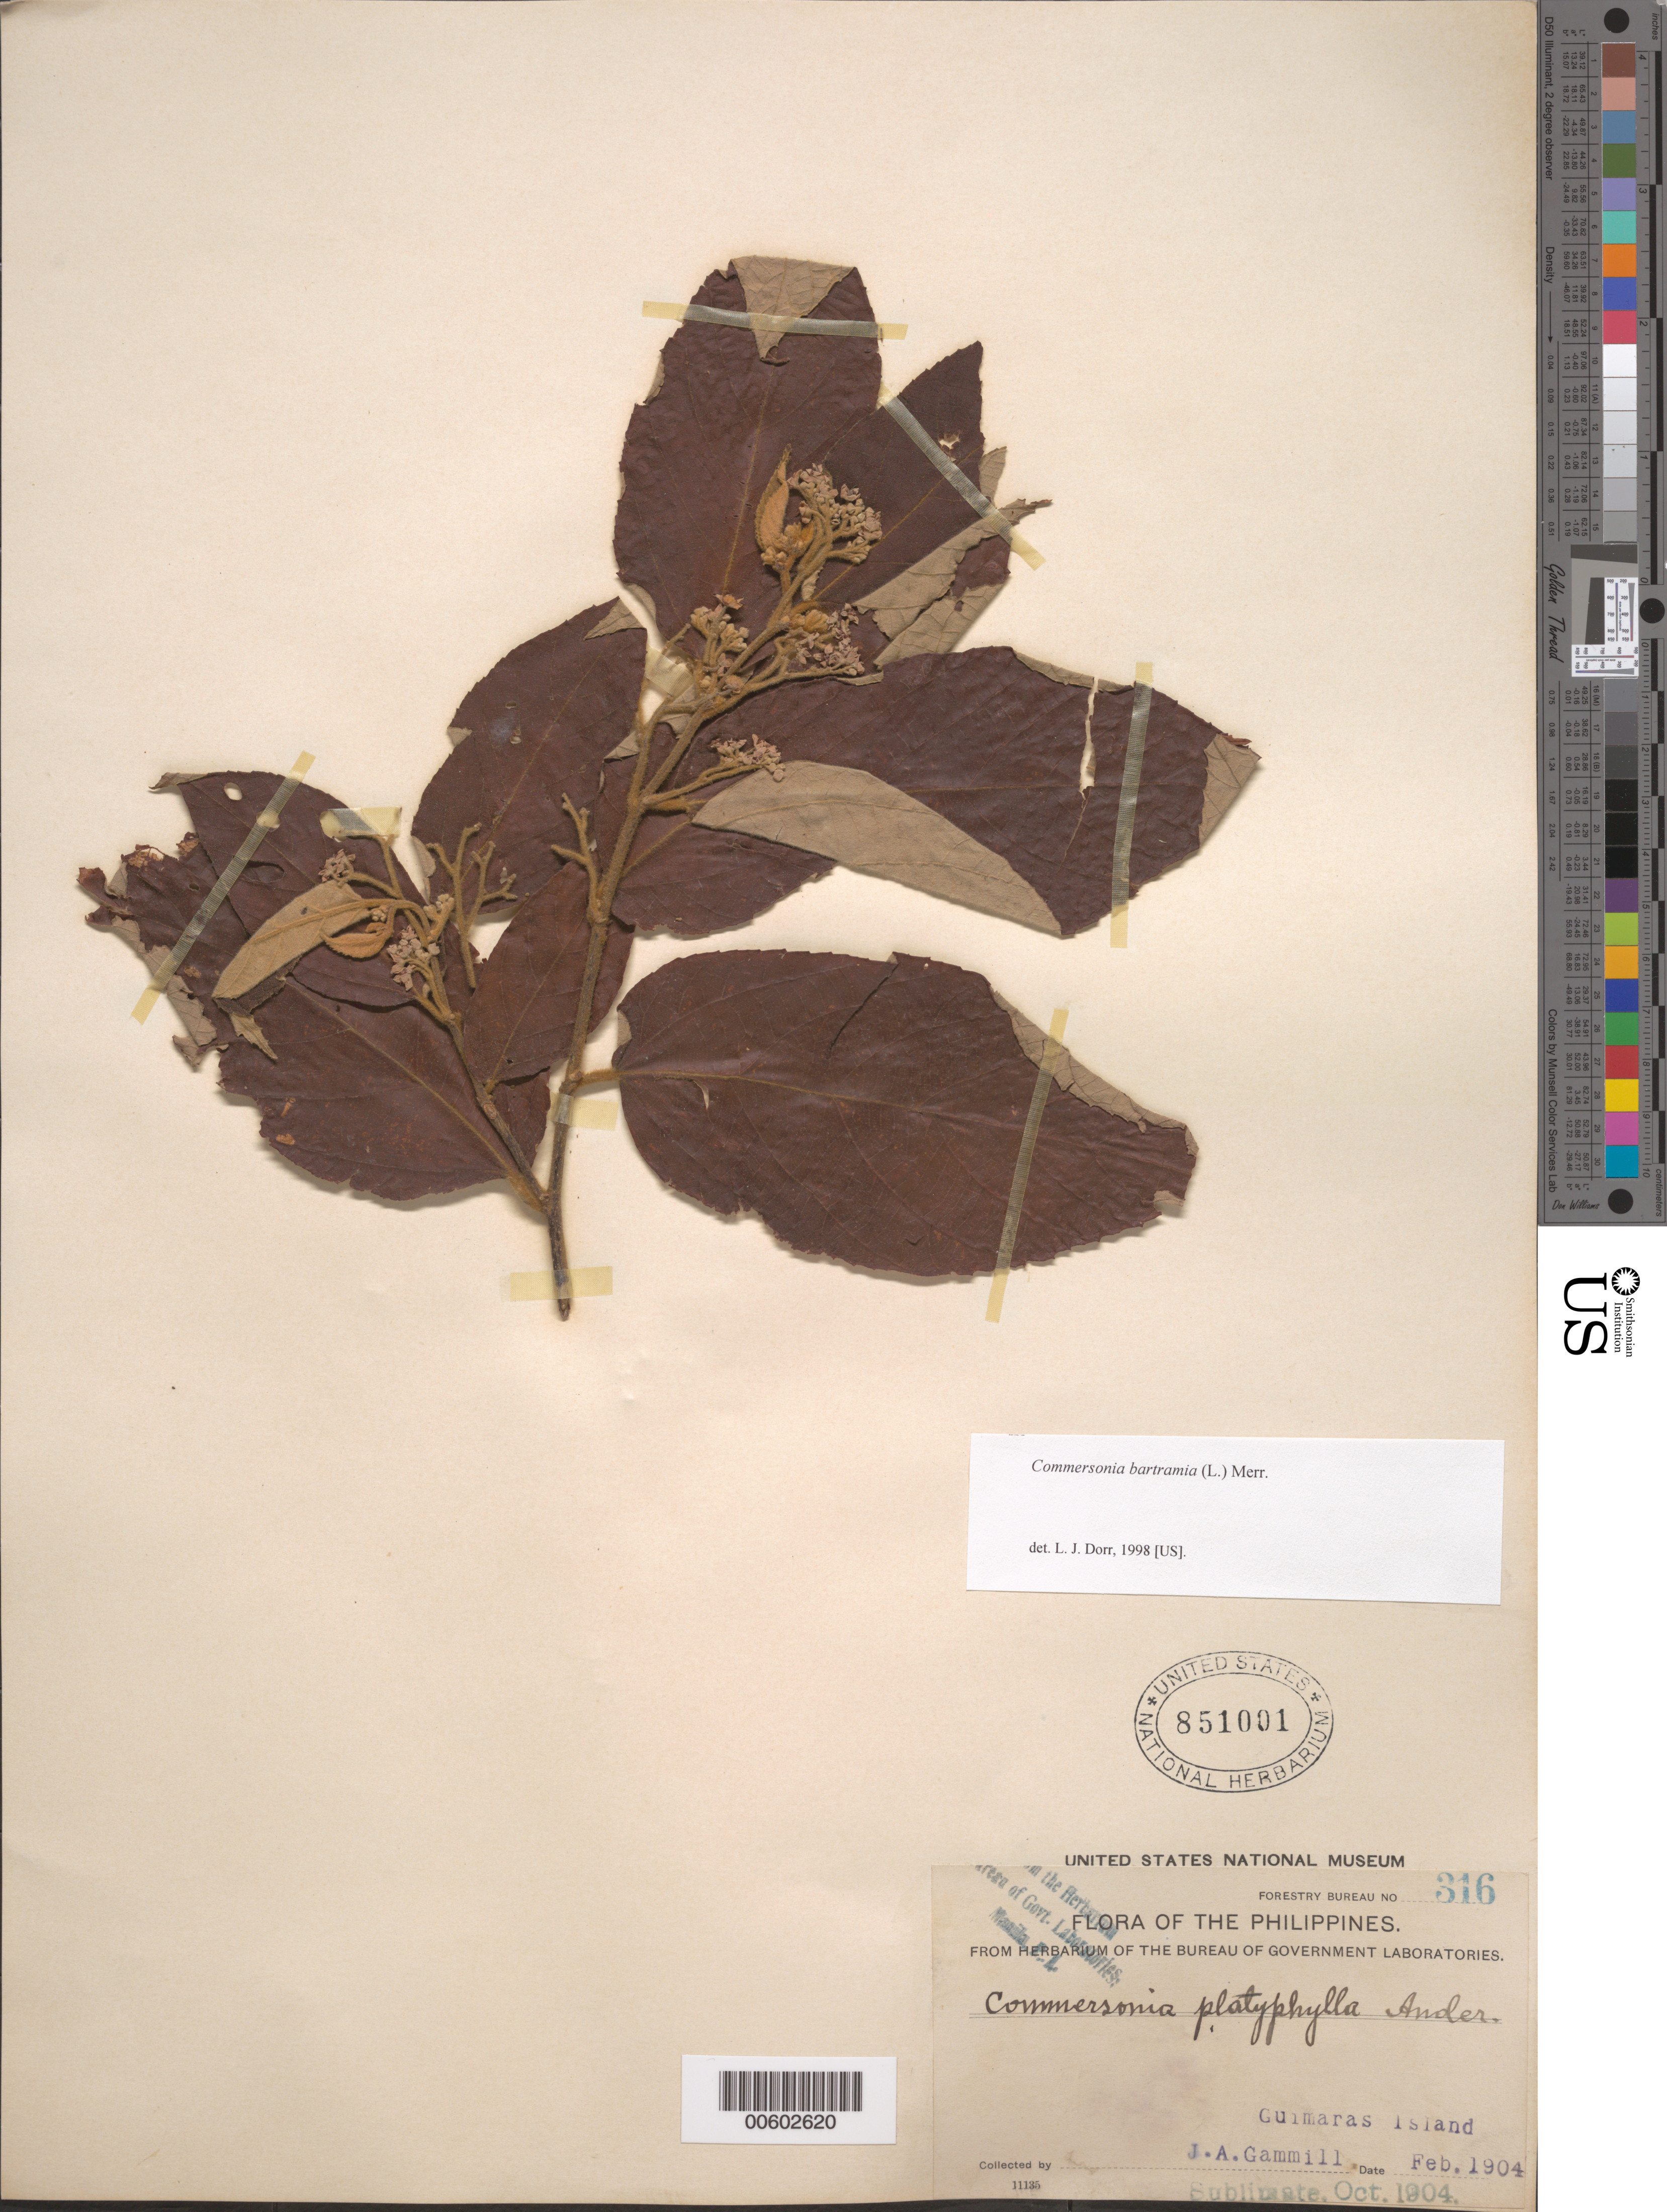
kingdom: Plantae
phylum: Tracheophyta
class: Magnoliopsida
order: Malvales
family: Malvaceae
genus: Commersonia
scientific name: Commersonia bartramia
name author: (L.) Merr.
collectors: J. Gammill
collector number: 316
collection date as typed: Feb 1904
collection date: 1904-02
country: Philippines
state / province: Western Visayas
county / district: Iloilo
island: Guimaras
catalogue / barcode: US 851001